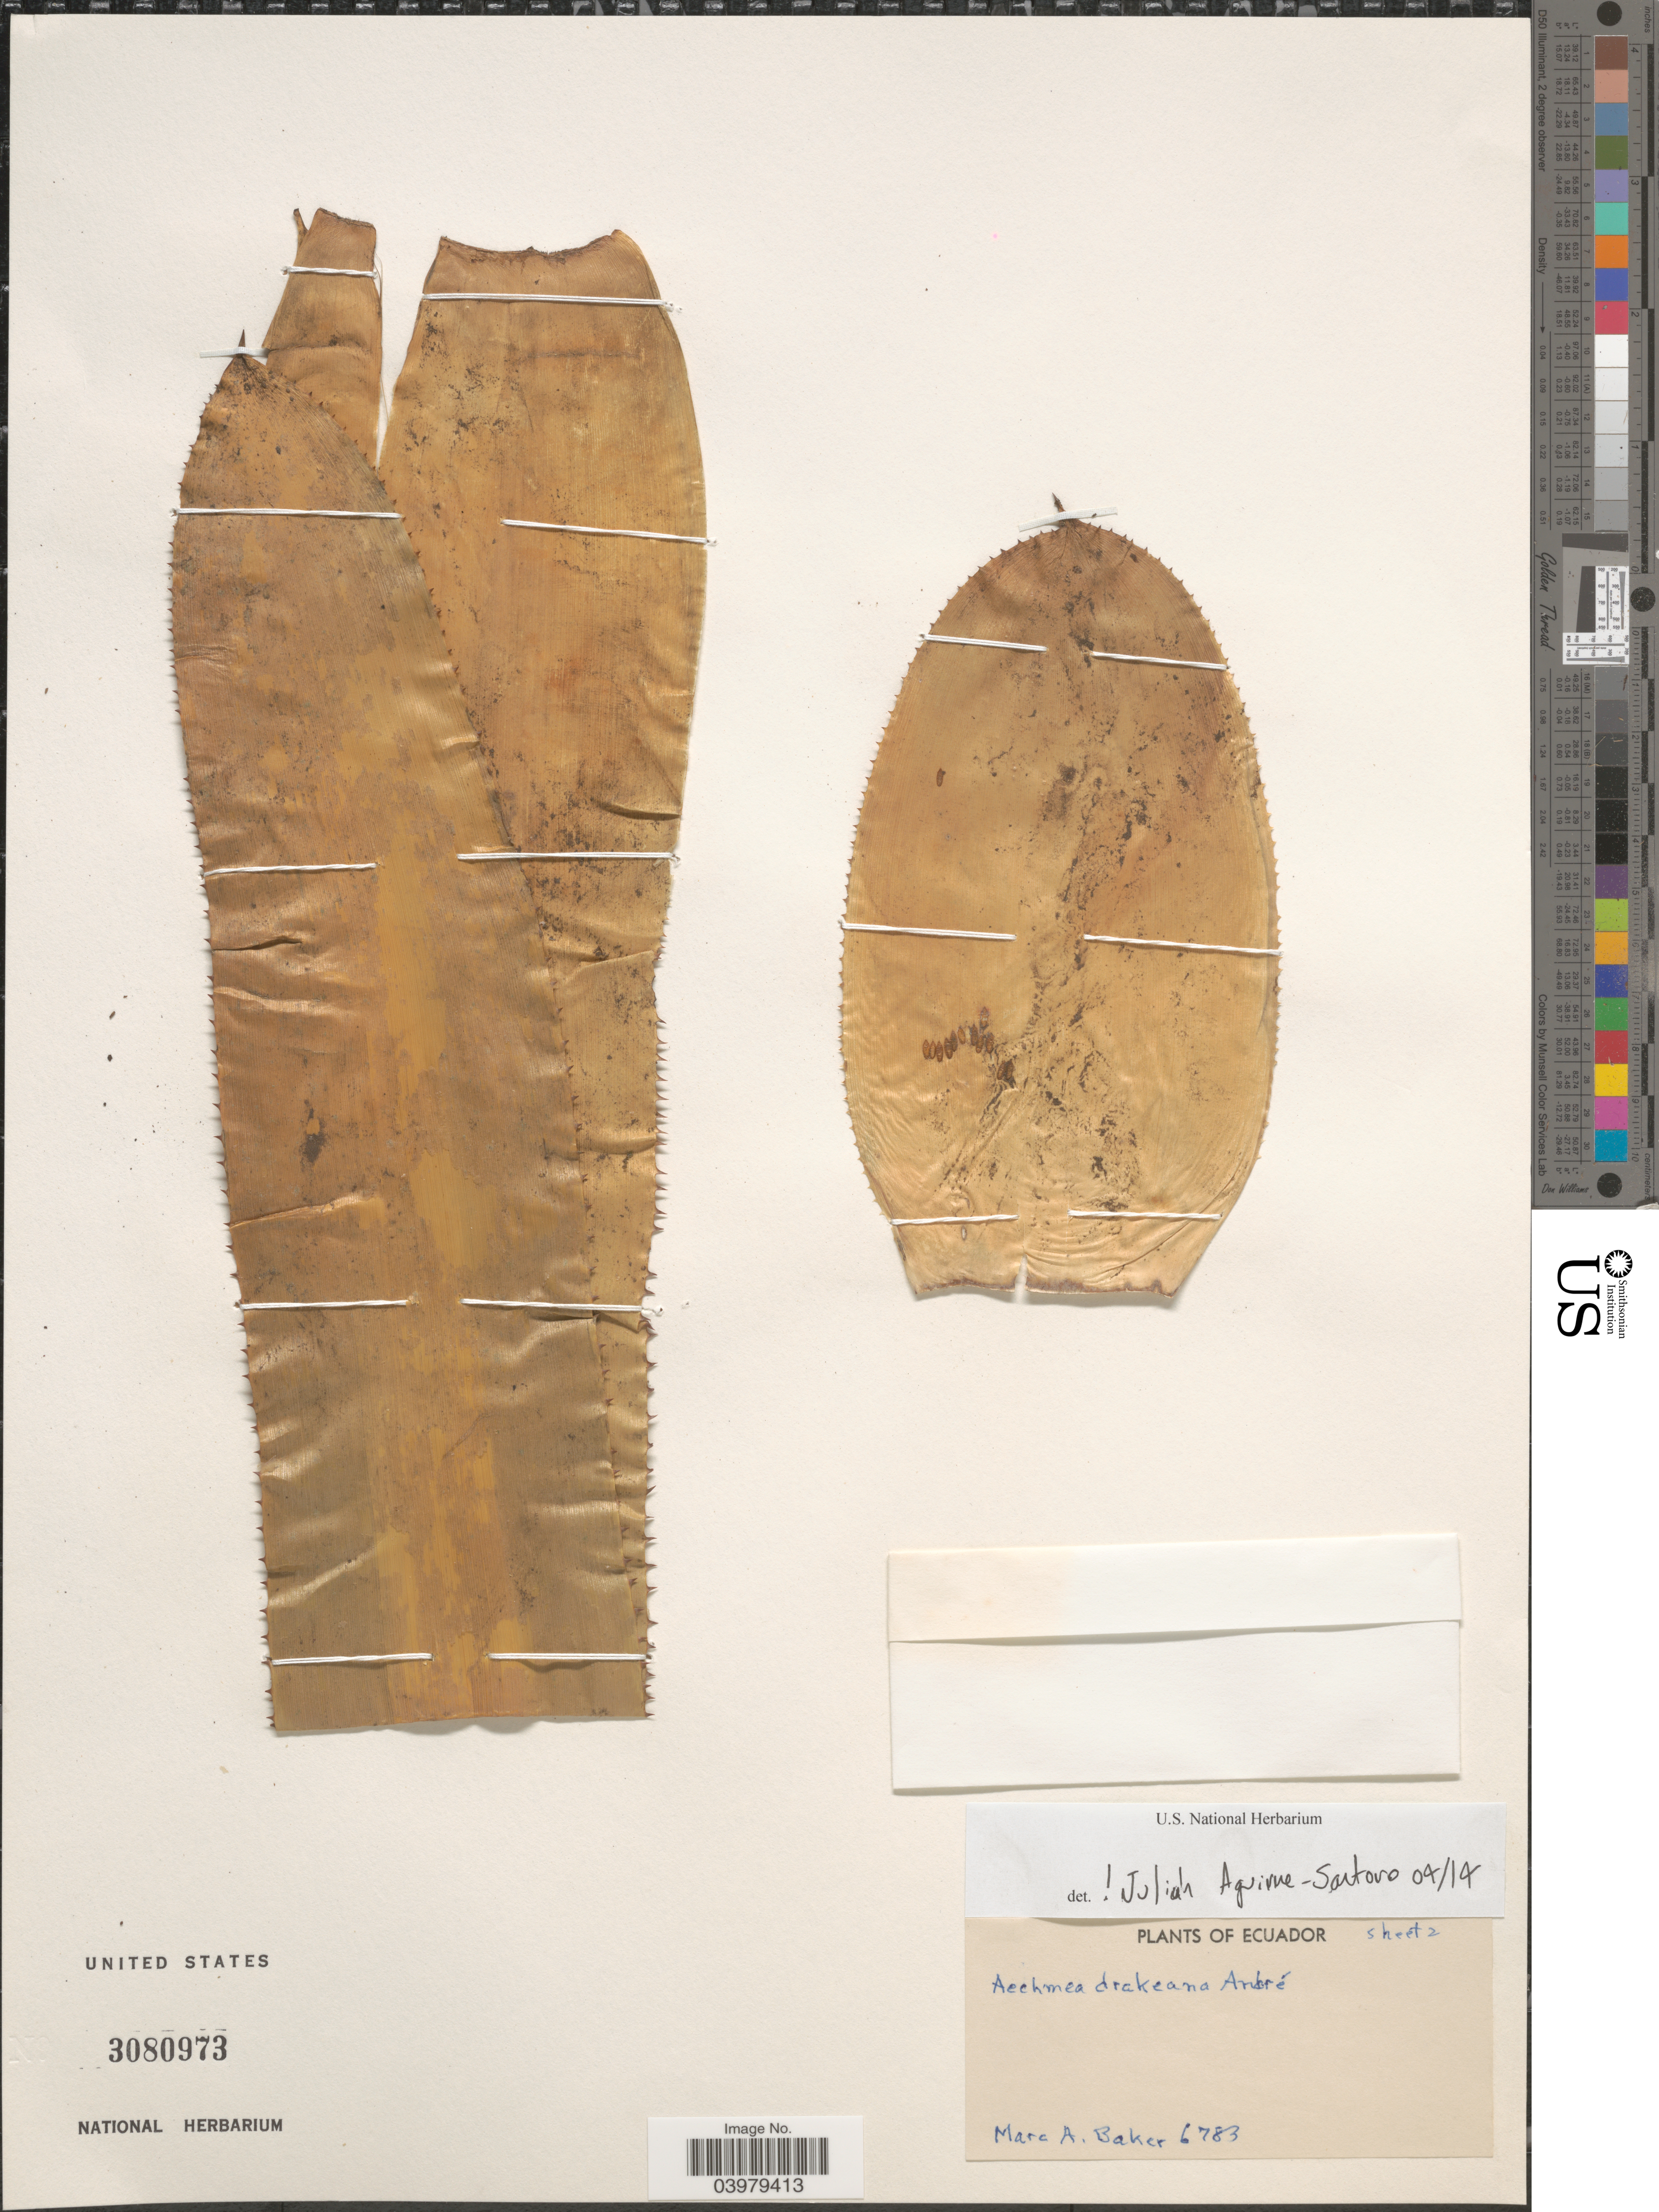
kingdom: Plantae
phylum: Tracheophyta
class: Liliopsida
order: Poales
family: Bromeliaceae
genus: Aechmea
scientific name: Aechmea drakeana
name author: André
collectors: M. A. Baker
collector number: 6783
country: Ecuador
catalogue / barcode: US 3080973